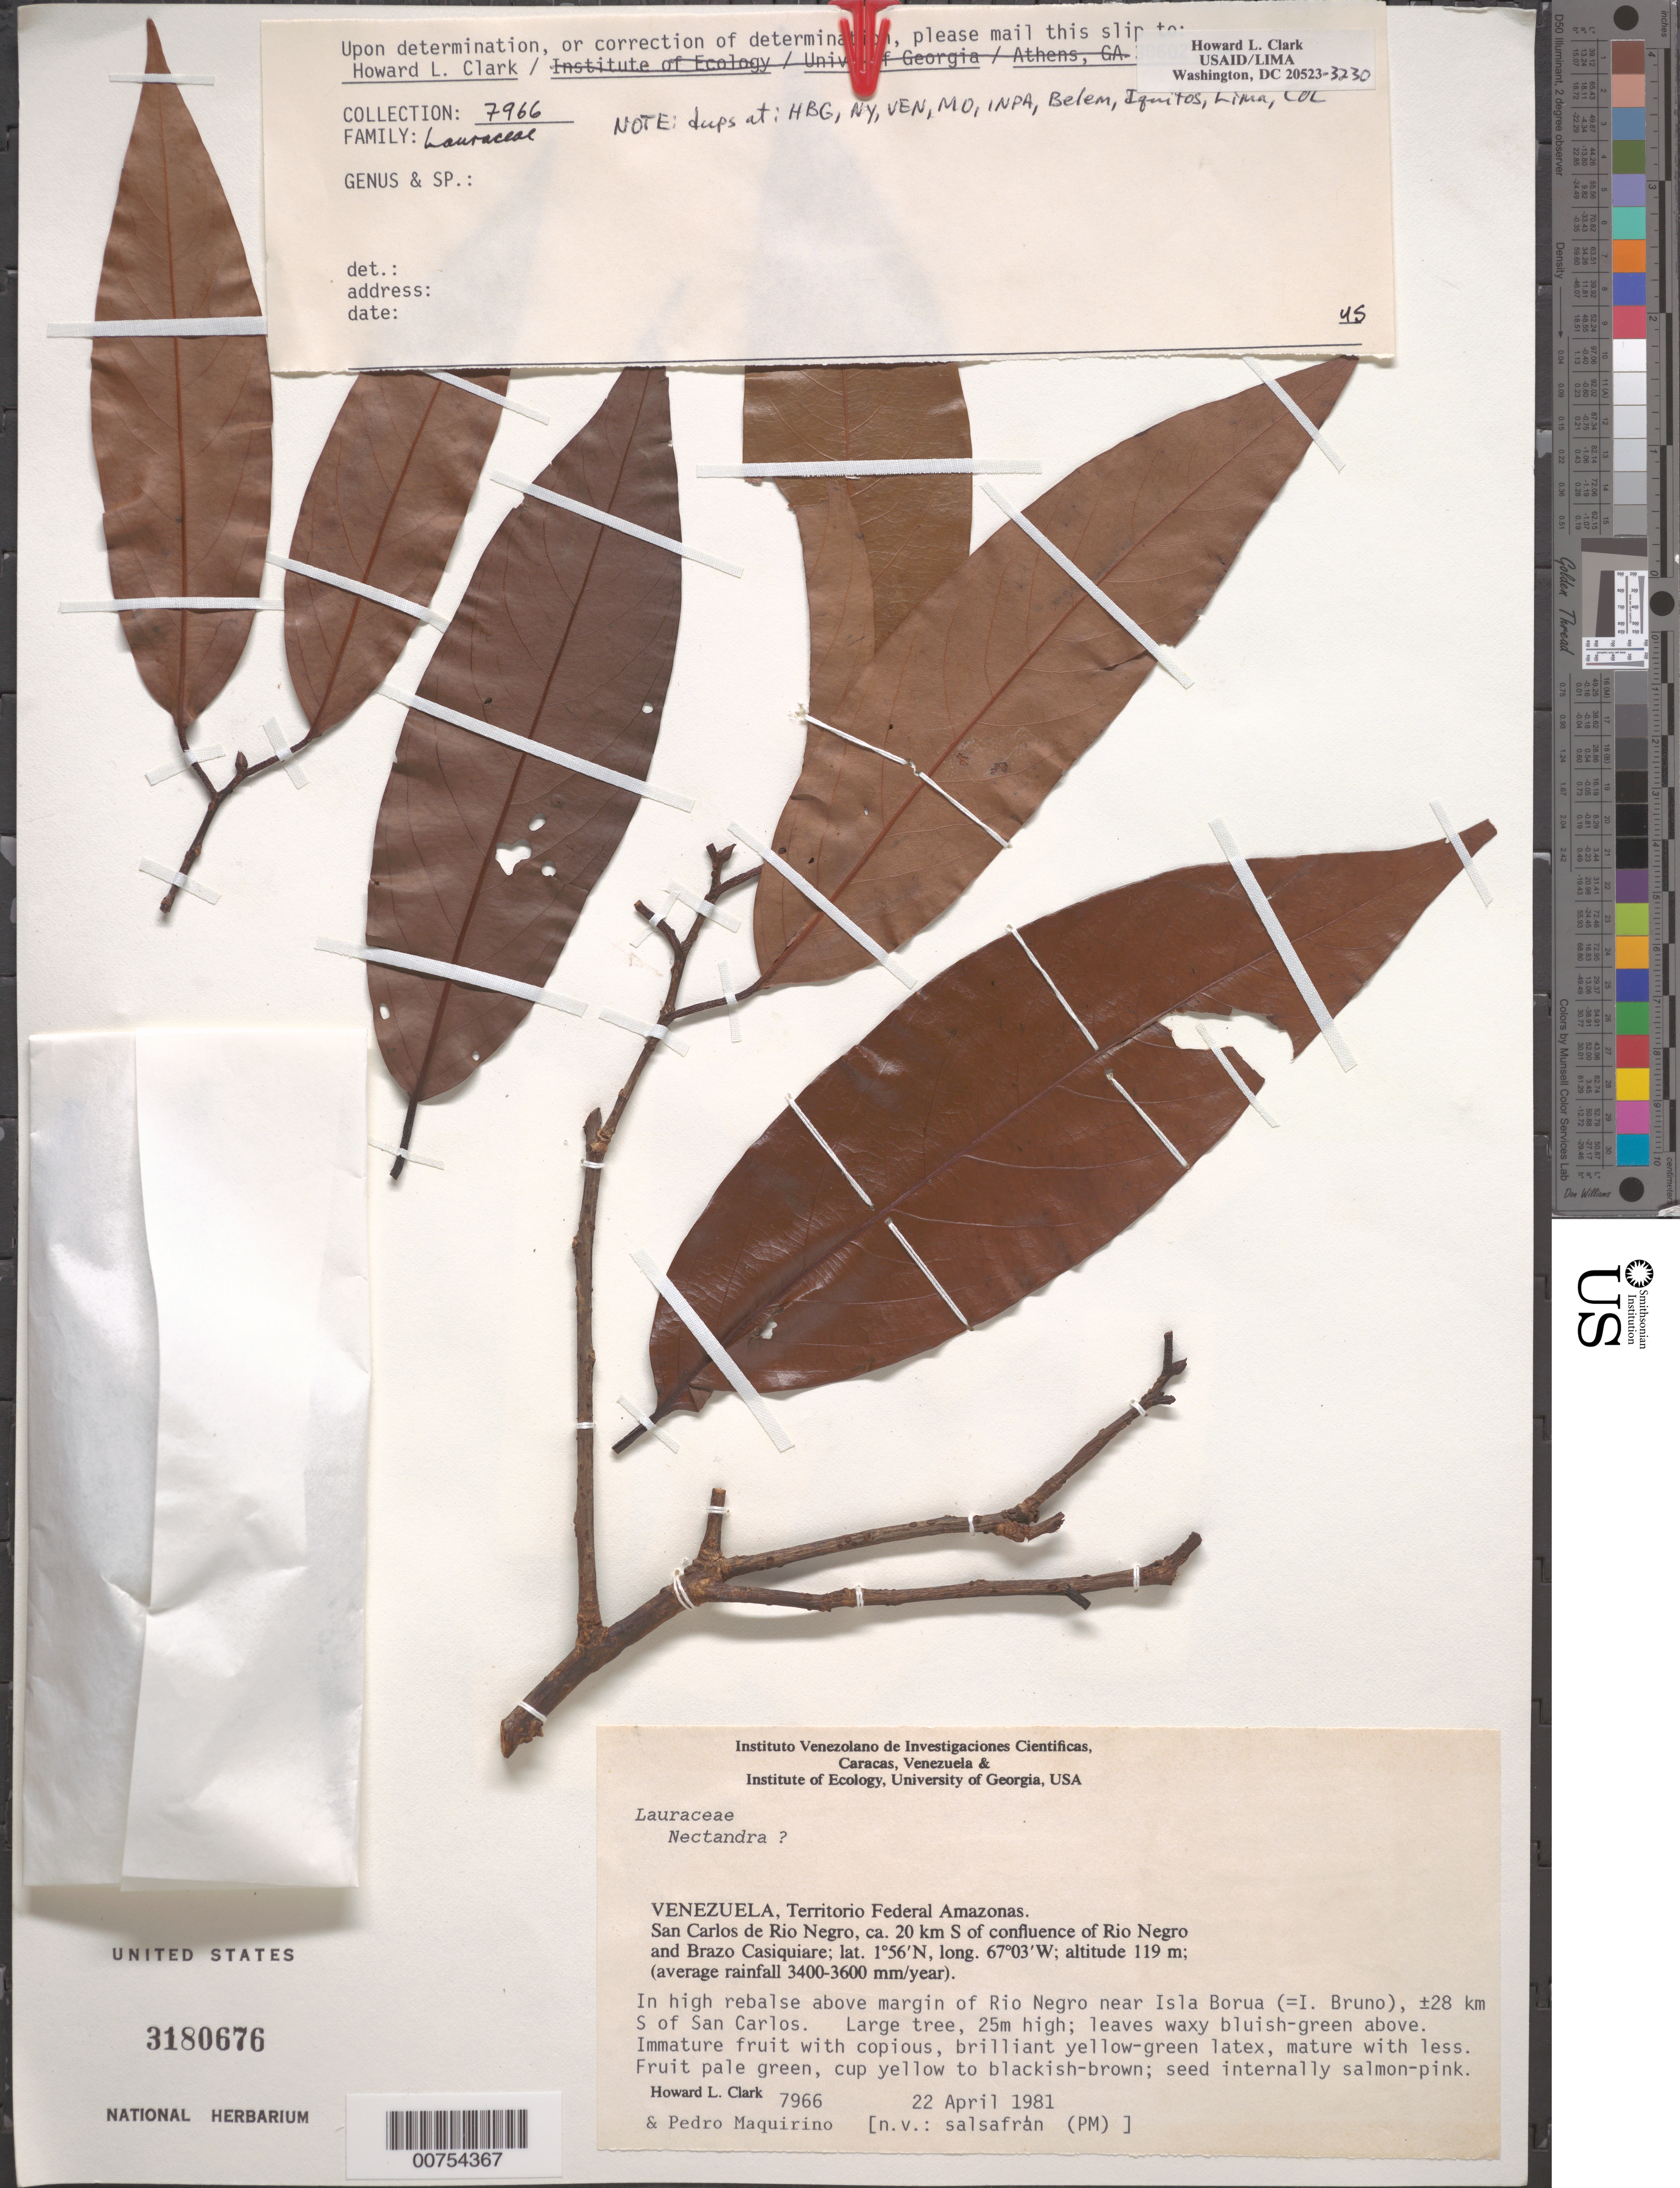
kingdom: Plantae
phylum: Tracheophyta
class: Magnoliopsida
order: Laurales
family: Lauraceae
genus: Nectandra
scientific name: Nectandra sp.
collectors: H. L. Clark & P. Maquirino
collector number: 7966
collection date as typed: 22-Apr-81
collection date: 1981-04-22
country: Venezuela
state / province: Amazonas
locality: San Carlos de Río Negro, ca. 20 km S of conflunce of Río Negro and Brazo Casiquiare; Río Negro near isla Borua (= I. Bruno) ± 28 km S of San Carlos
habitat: High rebalse above edge of river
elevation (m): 119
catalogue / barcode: US 3180676